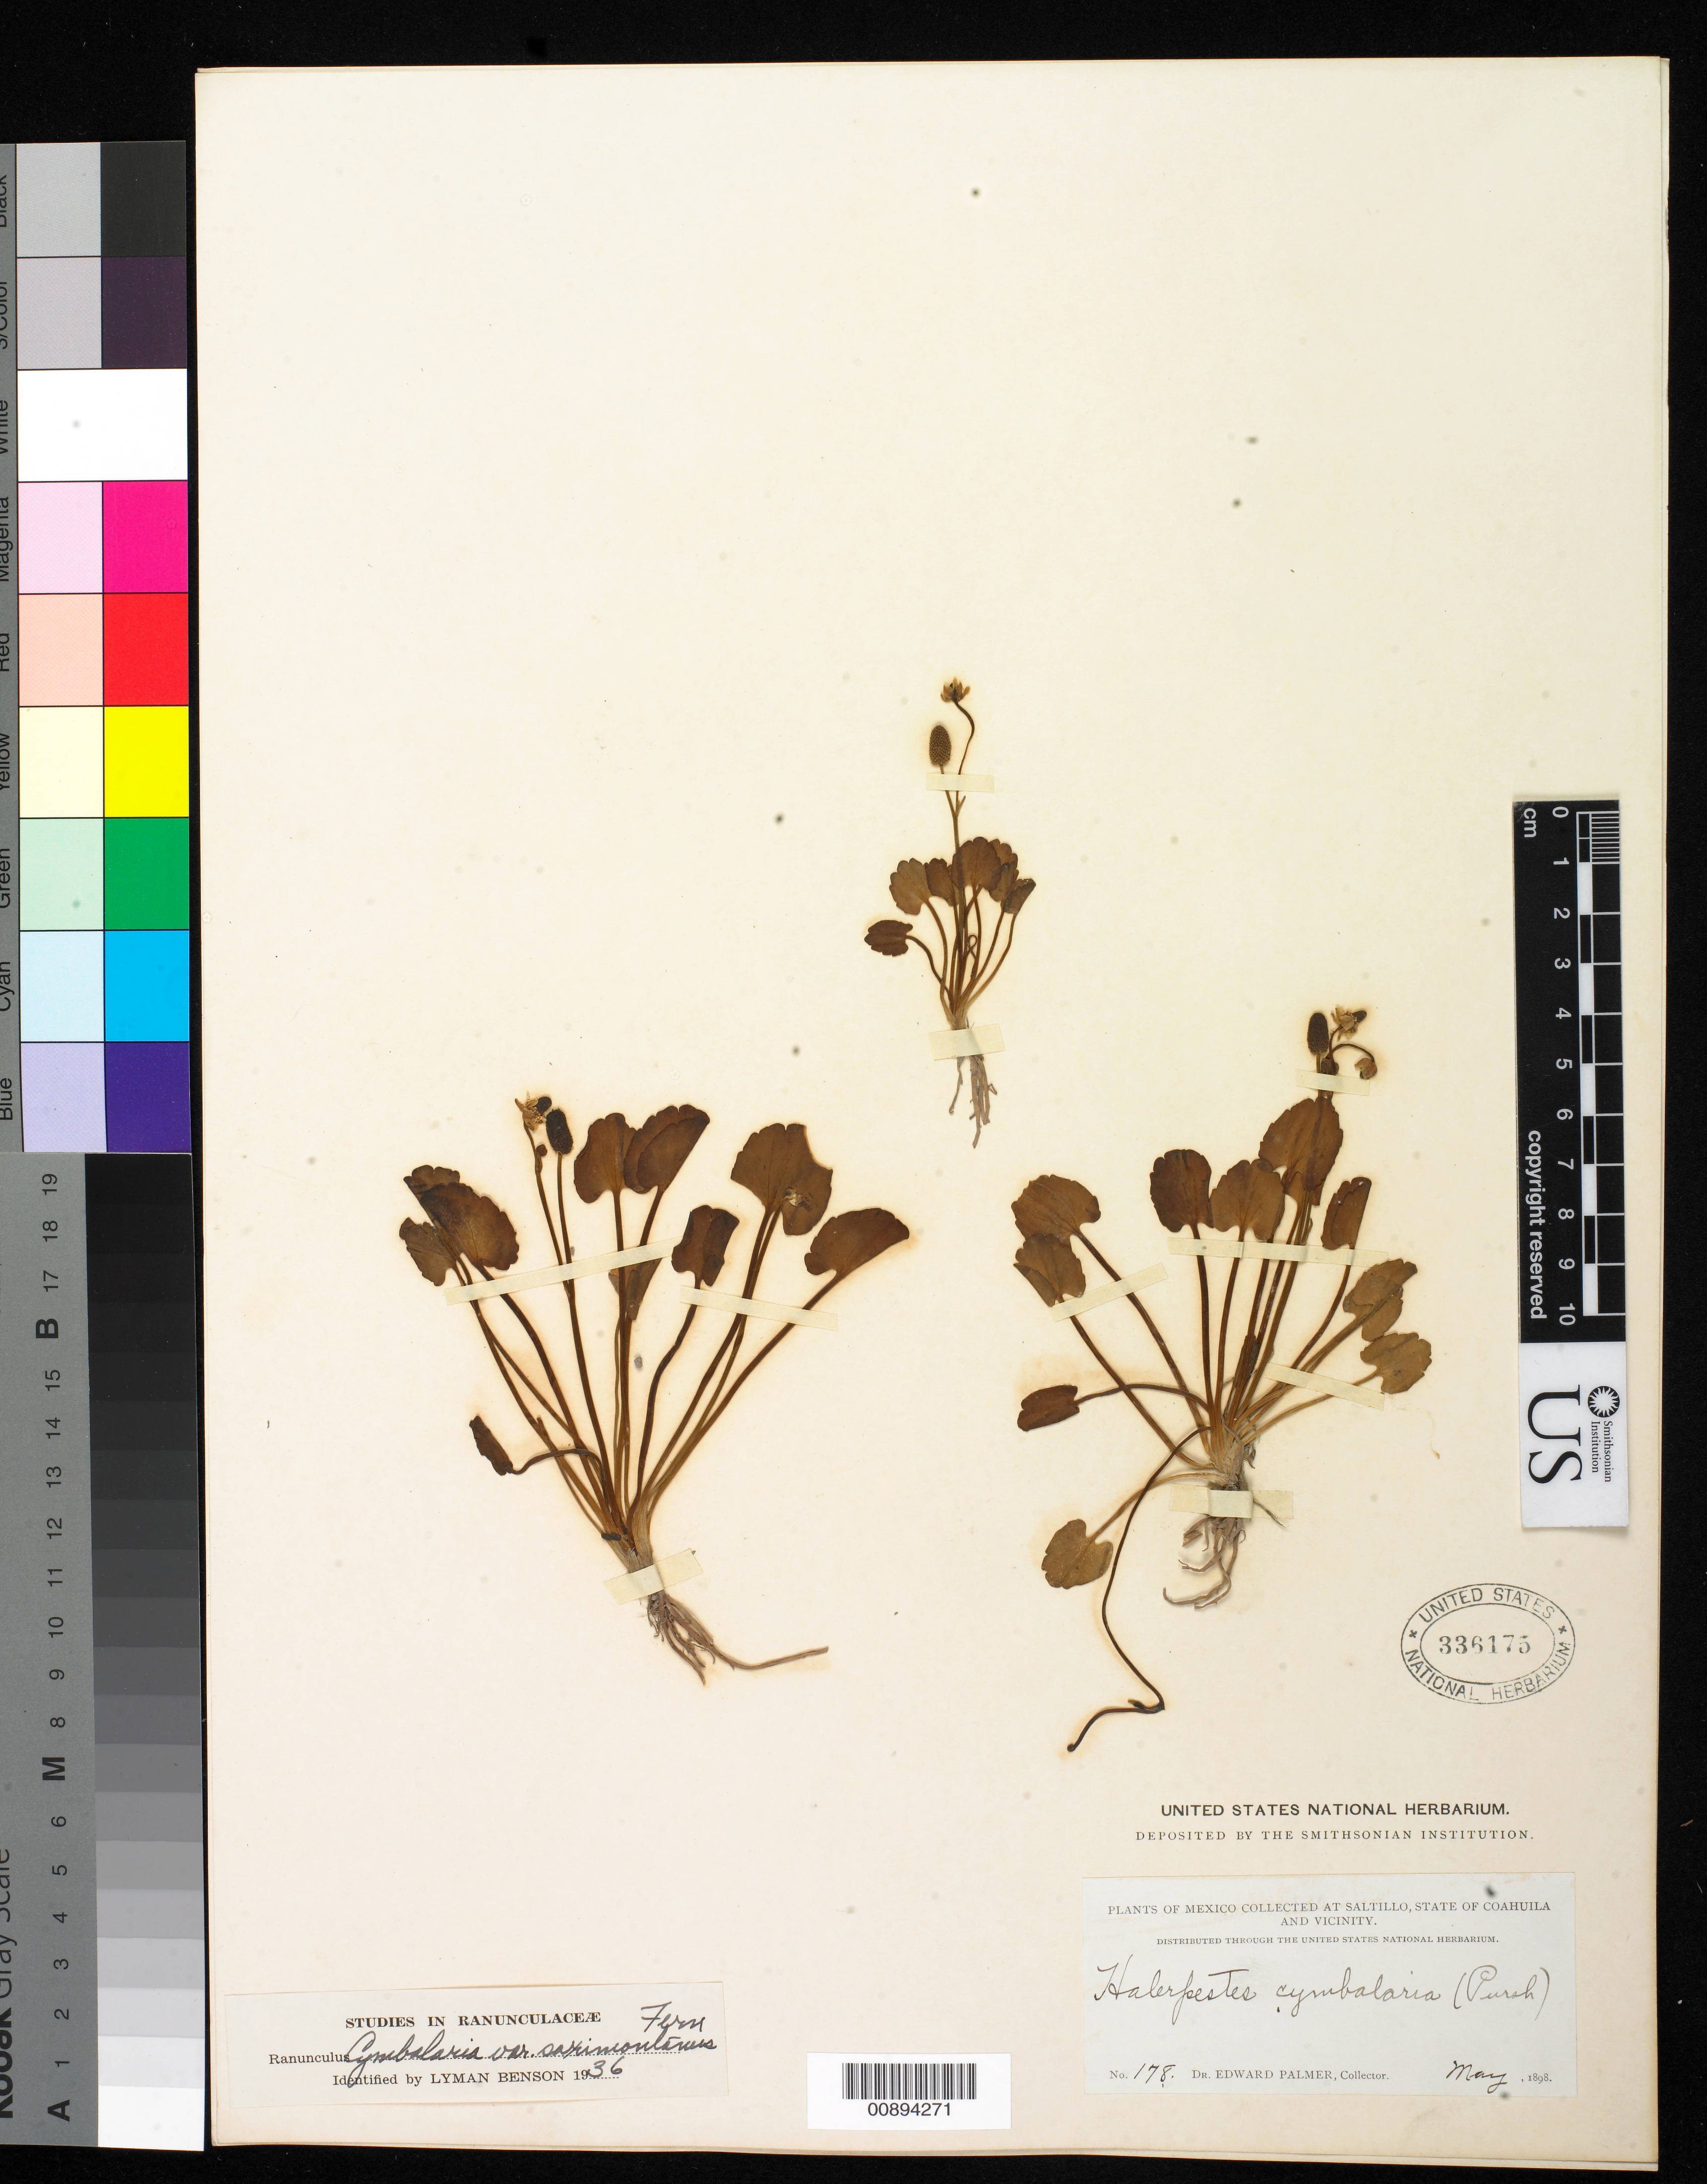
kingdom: Plantae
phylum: Tracheophyta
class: Magnoliopsida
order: Ranunculales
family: Ranunculaceae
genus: Halerpestes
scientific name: Halerpestes cymbalaria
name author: (Pursh) Greene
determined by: Strong, M. T., (US), Smithsonian Institution - National Museum of Natural History (UNITED STATES)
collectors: E. Palmer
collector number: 178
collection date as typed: May 1898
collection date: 1898-05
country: Mexico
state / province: Coahuila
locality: Saltillo, Coahuila and vicinity.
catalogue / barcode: US 336175